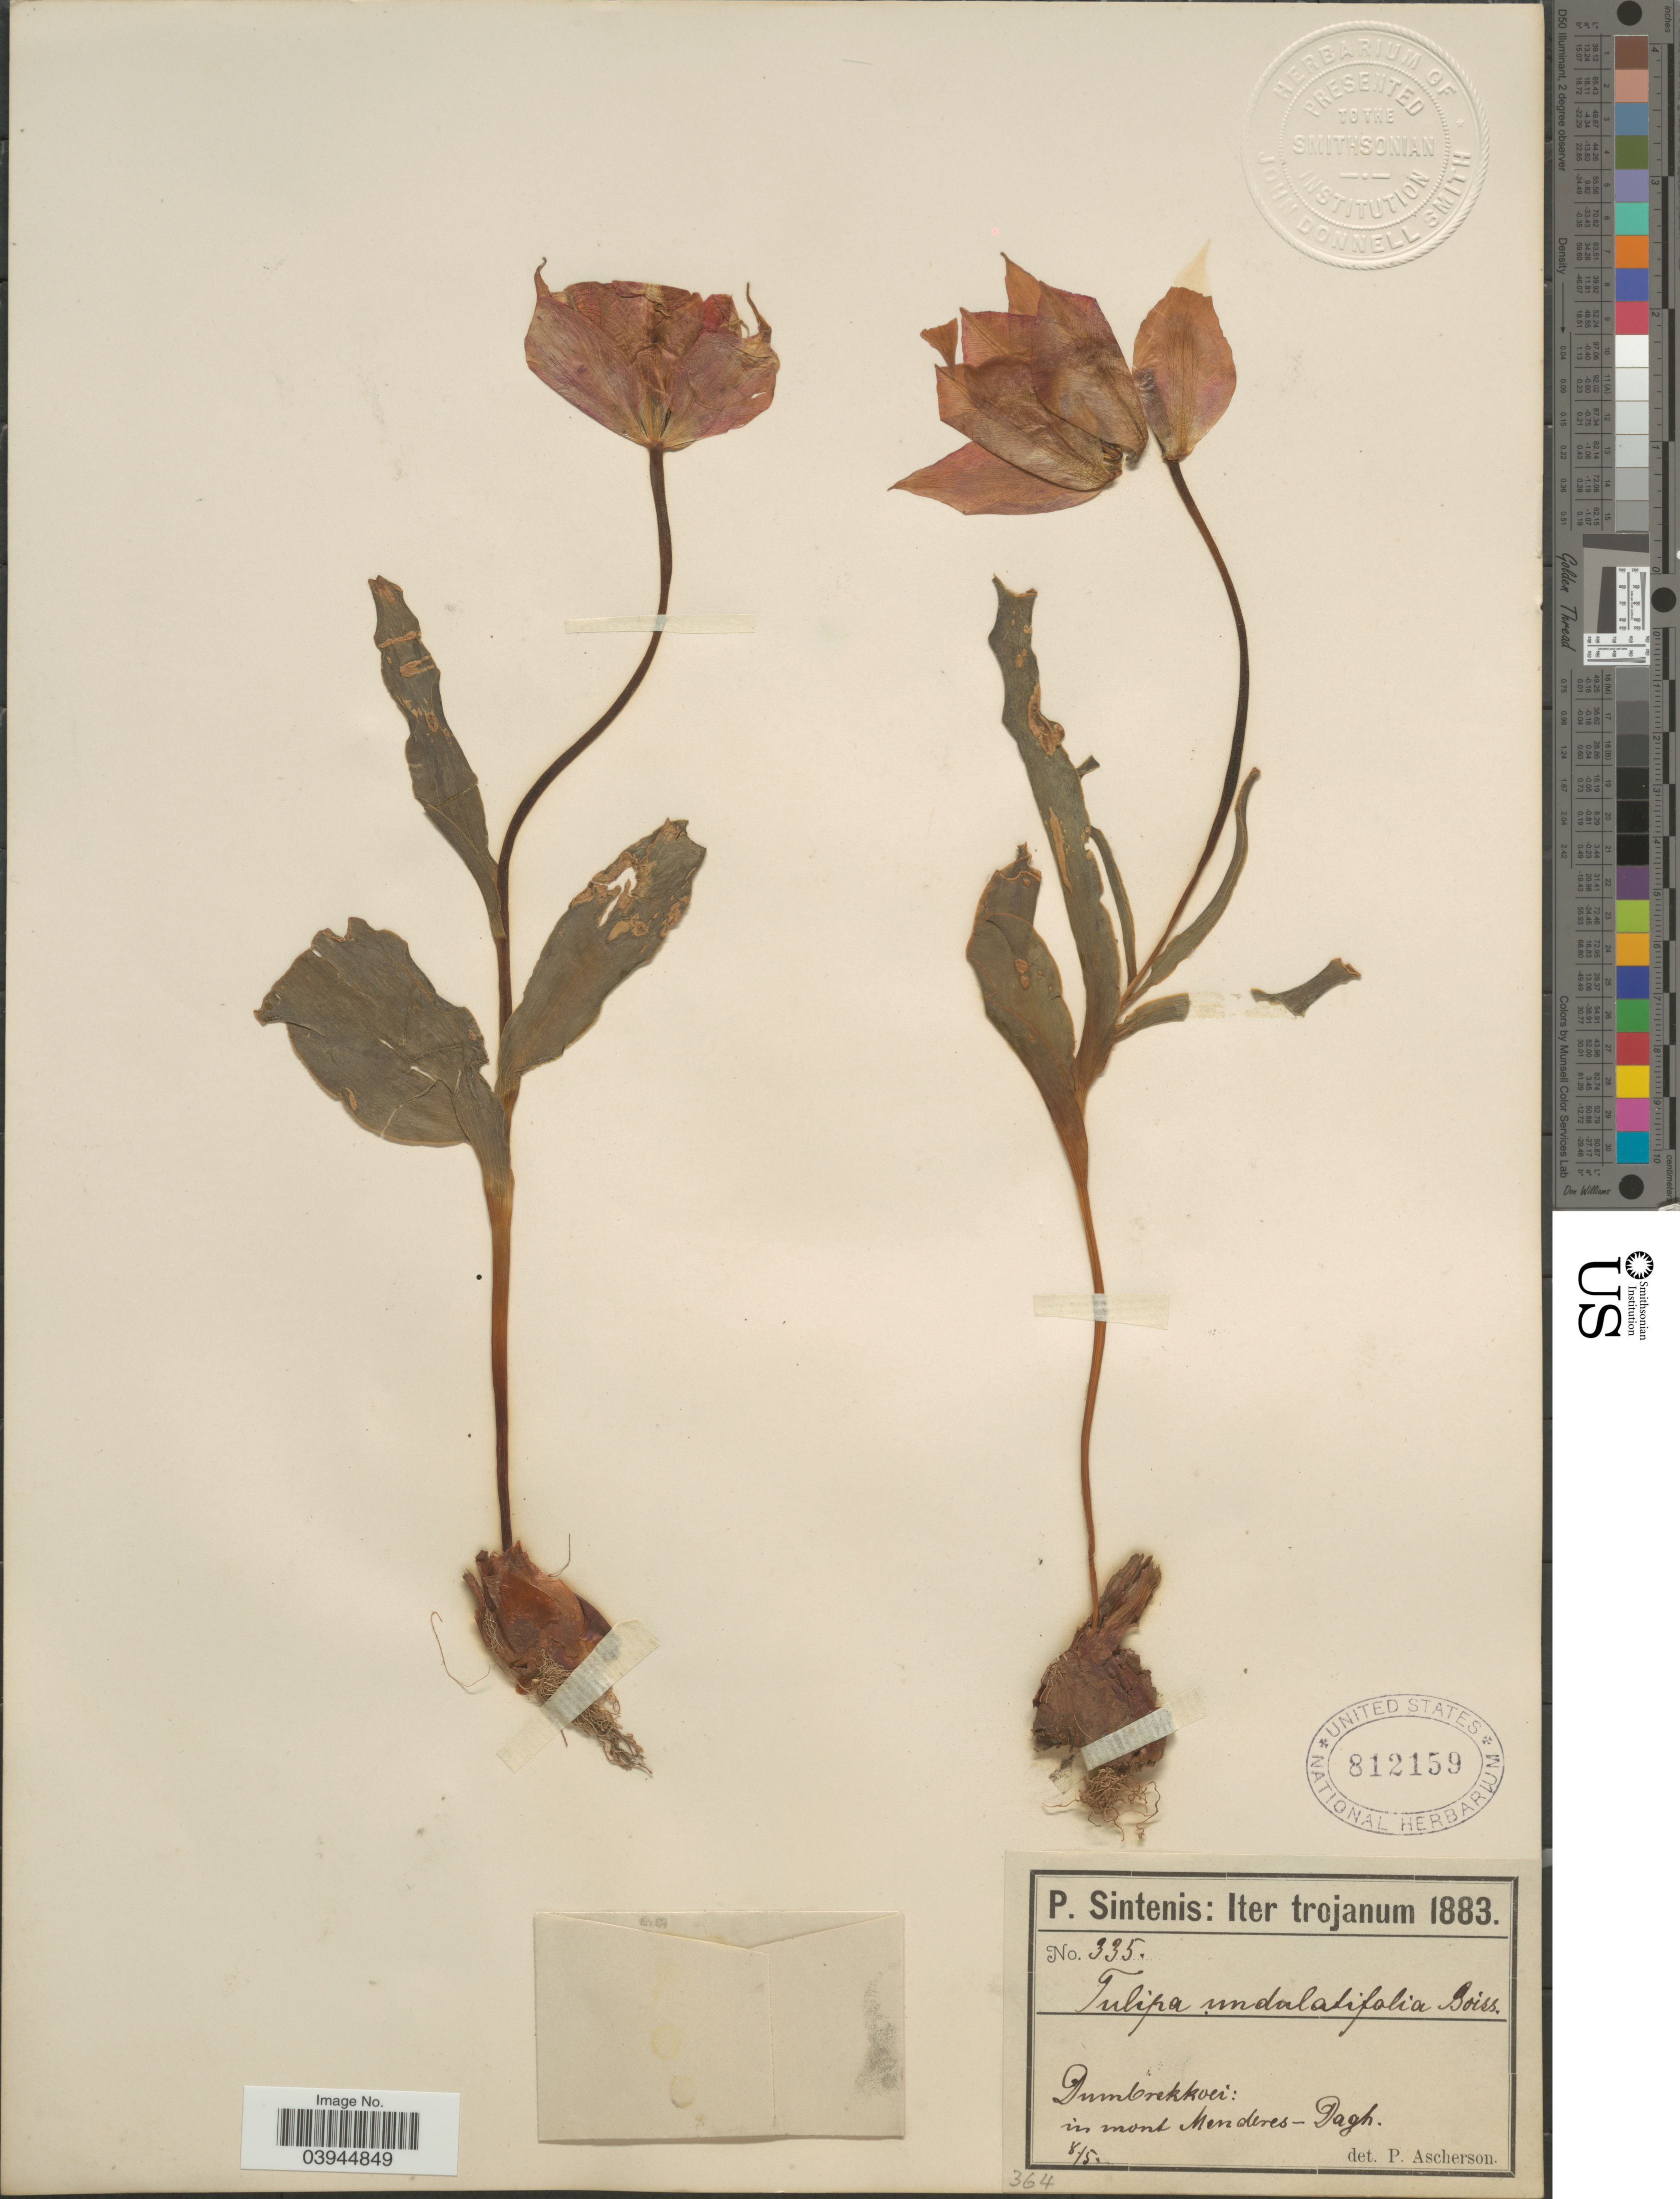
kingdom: Plantae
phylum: Tracheophyta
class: Liliopsida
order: Liliales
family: Liliaceae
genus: Tulipa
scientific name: Tulipa undulatifolia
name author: Boiss.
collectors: P. Sintenis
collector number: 335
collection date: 1883-05-08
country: Turkey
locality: Dumbrekkvei: in mont Menderes - Dagh.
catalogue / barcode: US 812159